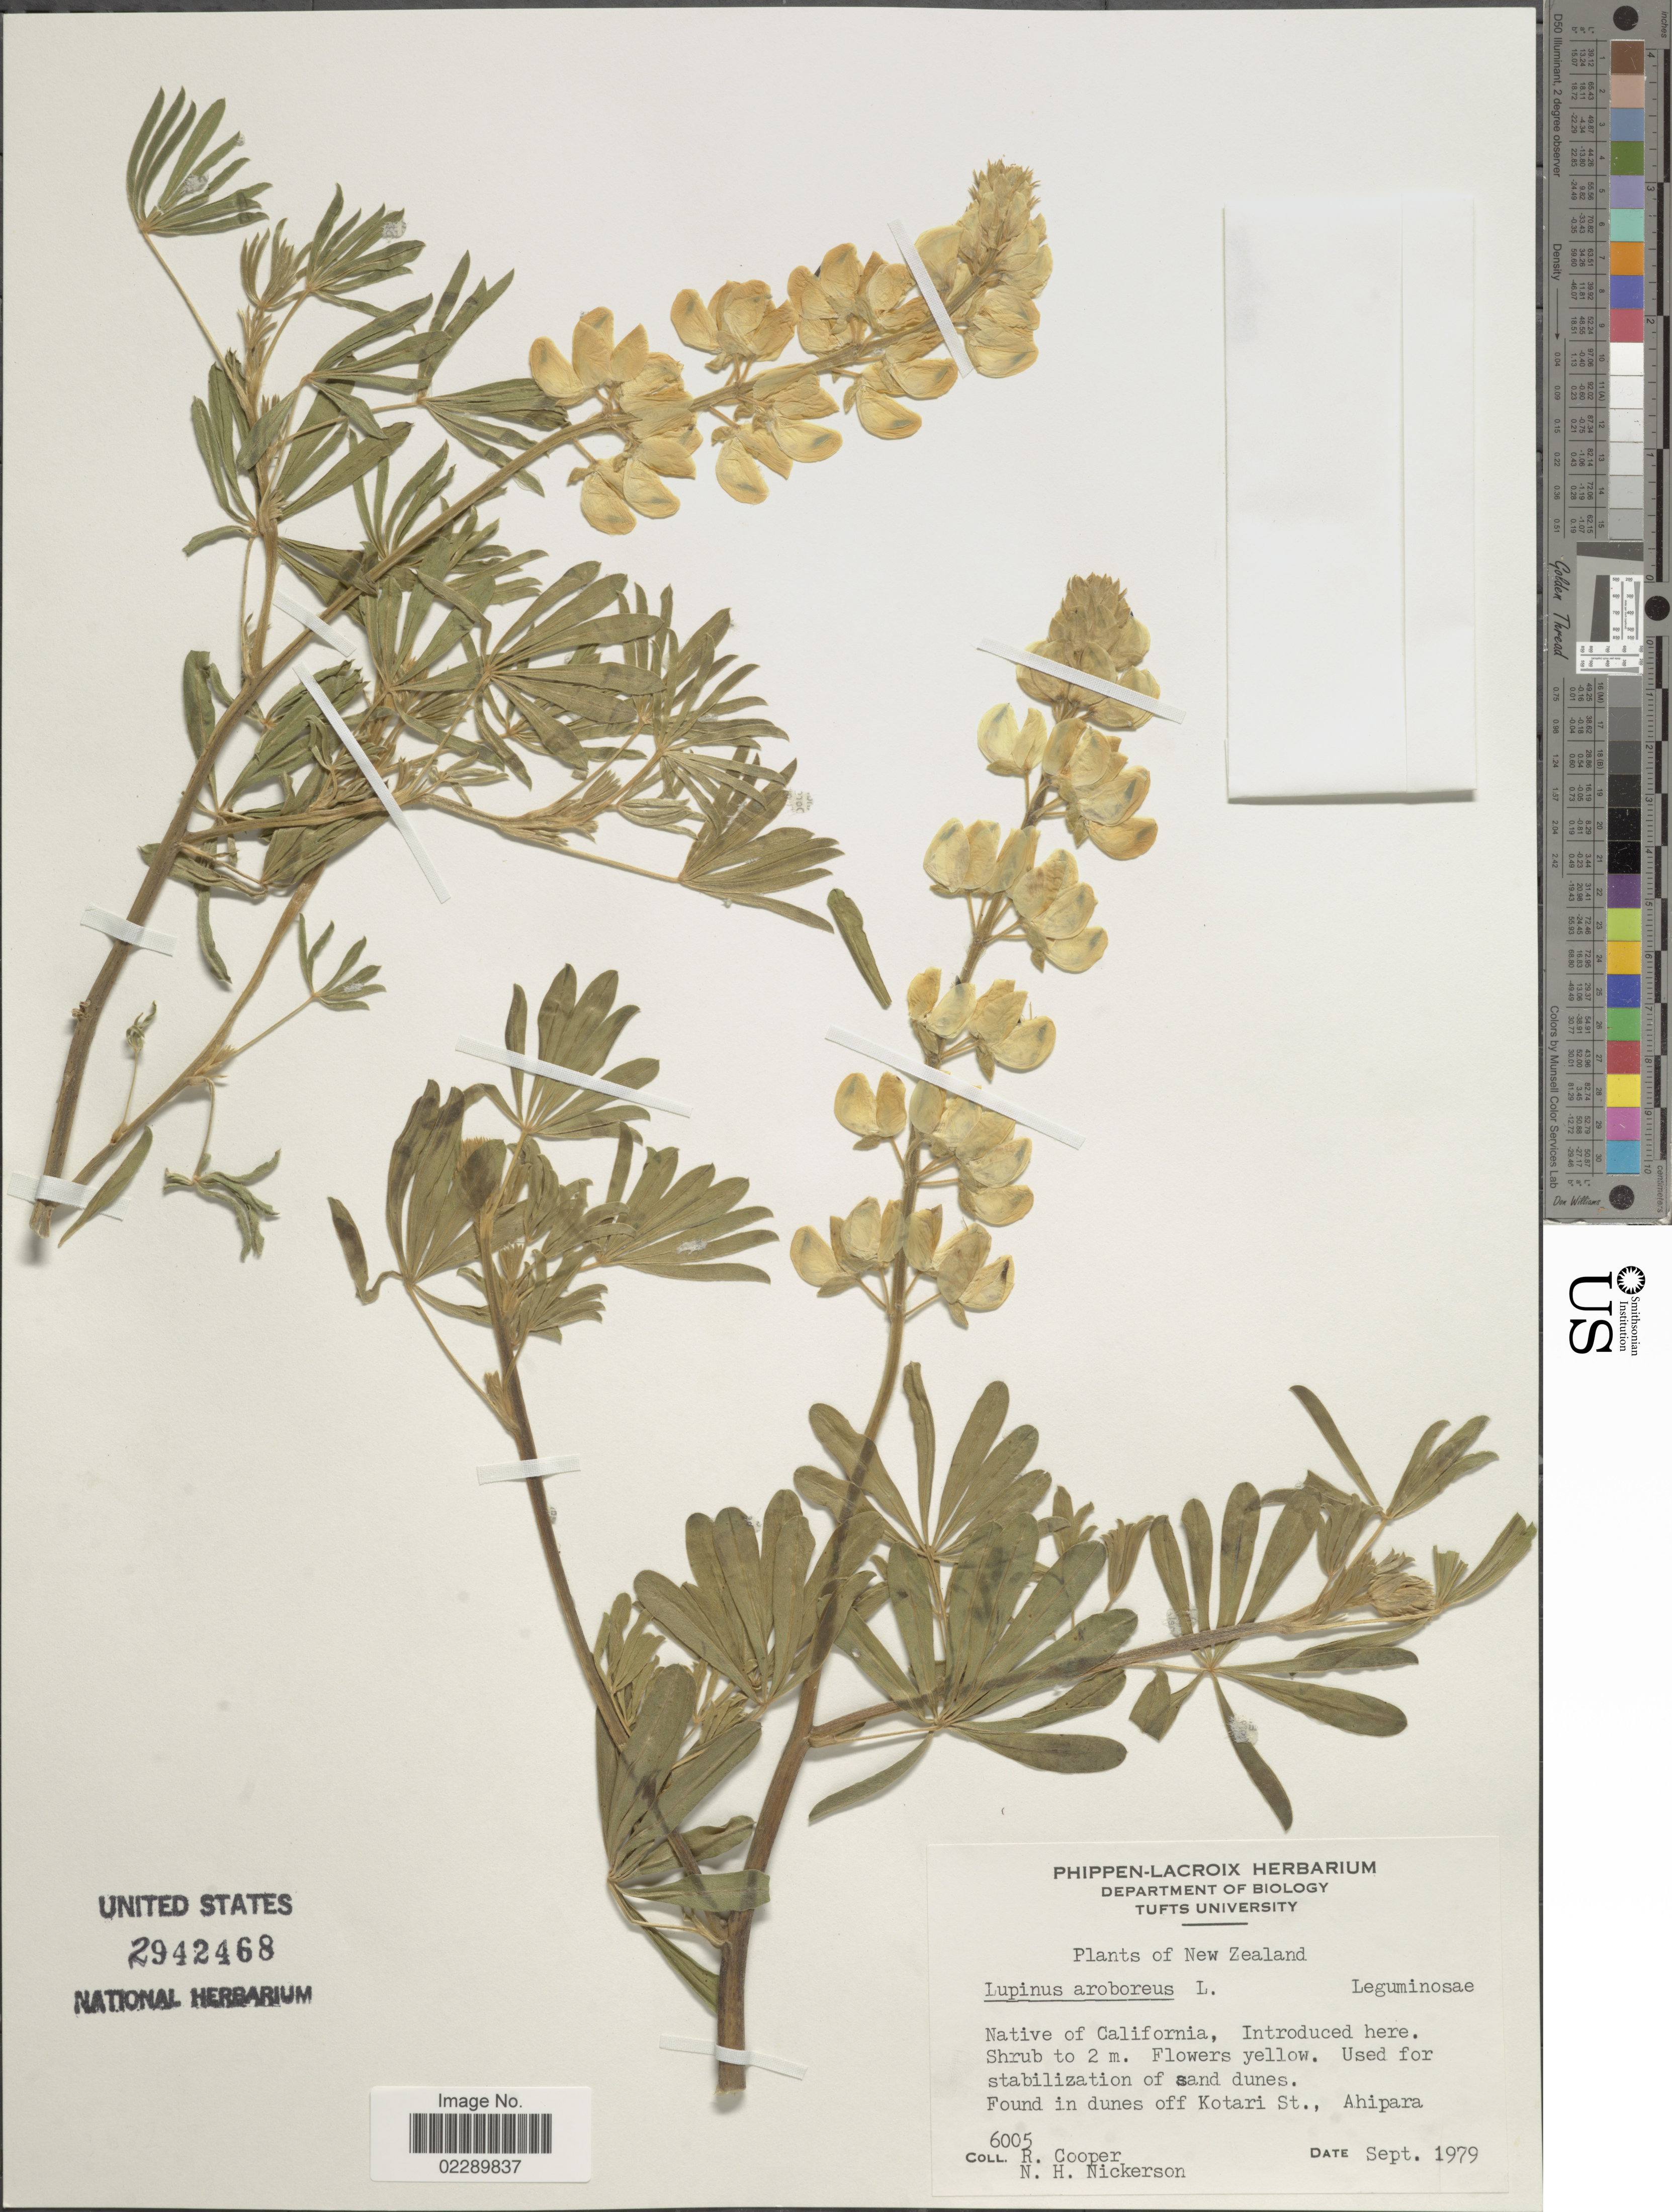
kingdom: Plantae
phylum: Tracheophyta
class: Magnoliopsida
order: Fabales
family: Fabaceae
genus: Lupinus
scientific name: Lupinus arboreus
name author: Sims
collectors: R. Cooper & N. Nickerson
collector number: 6005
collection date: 1979-09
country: New Zealand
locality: Found in dunes off Kotari St., Ahipara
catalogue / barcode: US 2942468